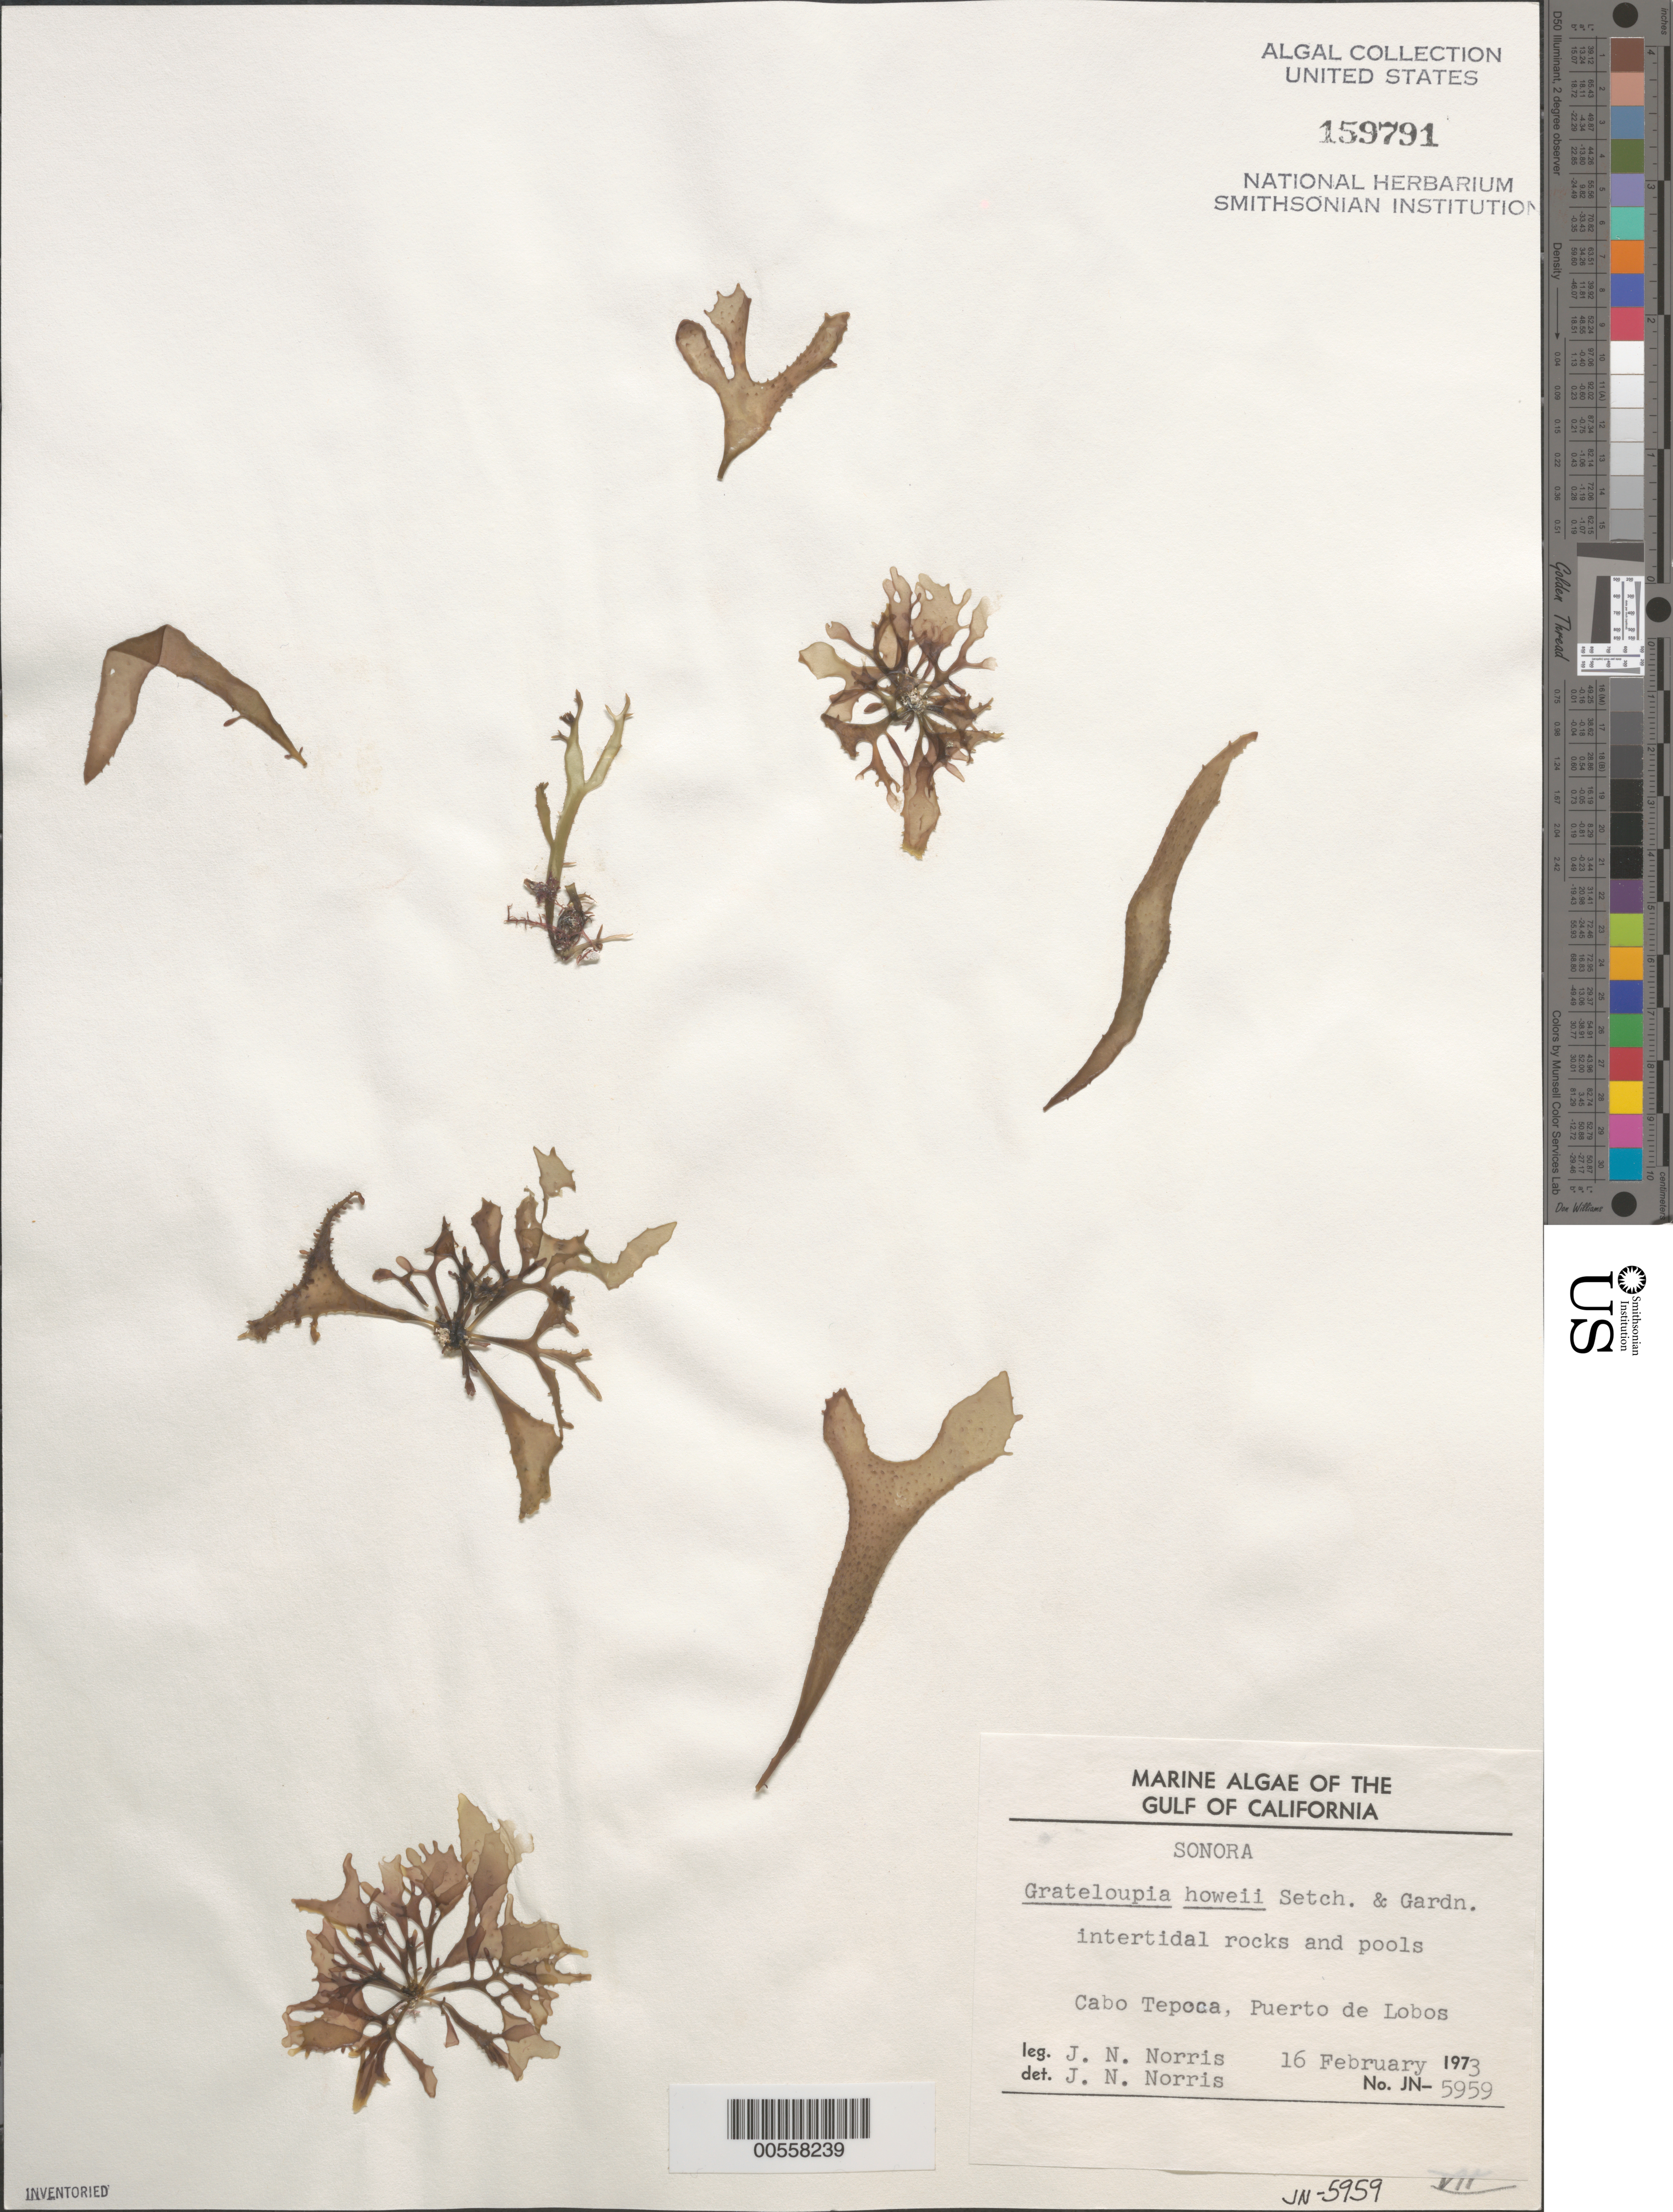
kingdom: Plantae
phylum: Rhodophyta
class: Florideophyceae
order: Halymeniales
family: Halymeniaceae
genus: Grateloupia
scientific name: Grateloupia howeii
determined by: Norris, James N.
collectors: J. N. Norris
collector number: JN-5959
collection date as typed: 16 Feb 1973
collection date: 1973-02-16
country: Mexico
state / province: Sonora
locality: Cabo Tepoca, Puerto de Lobos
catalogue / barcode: US 159791